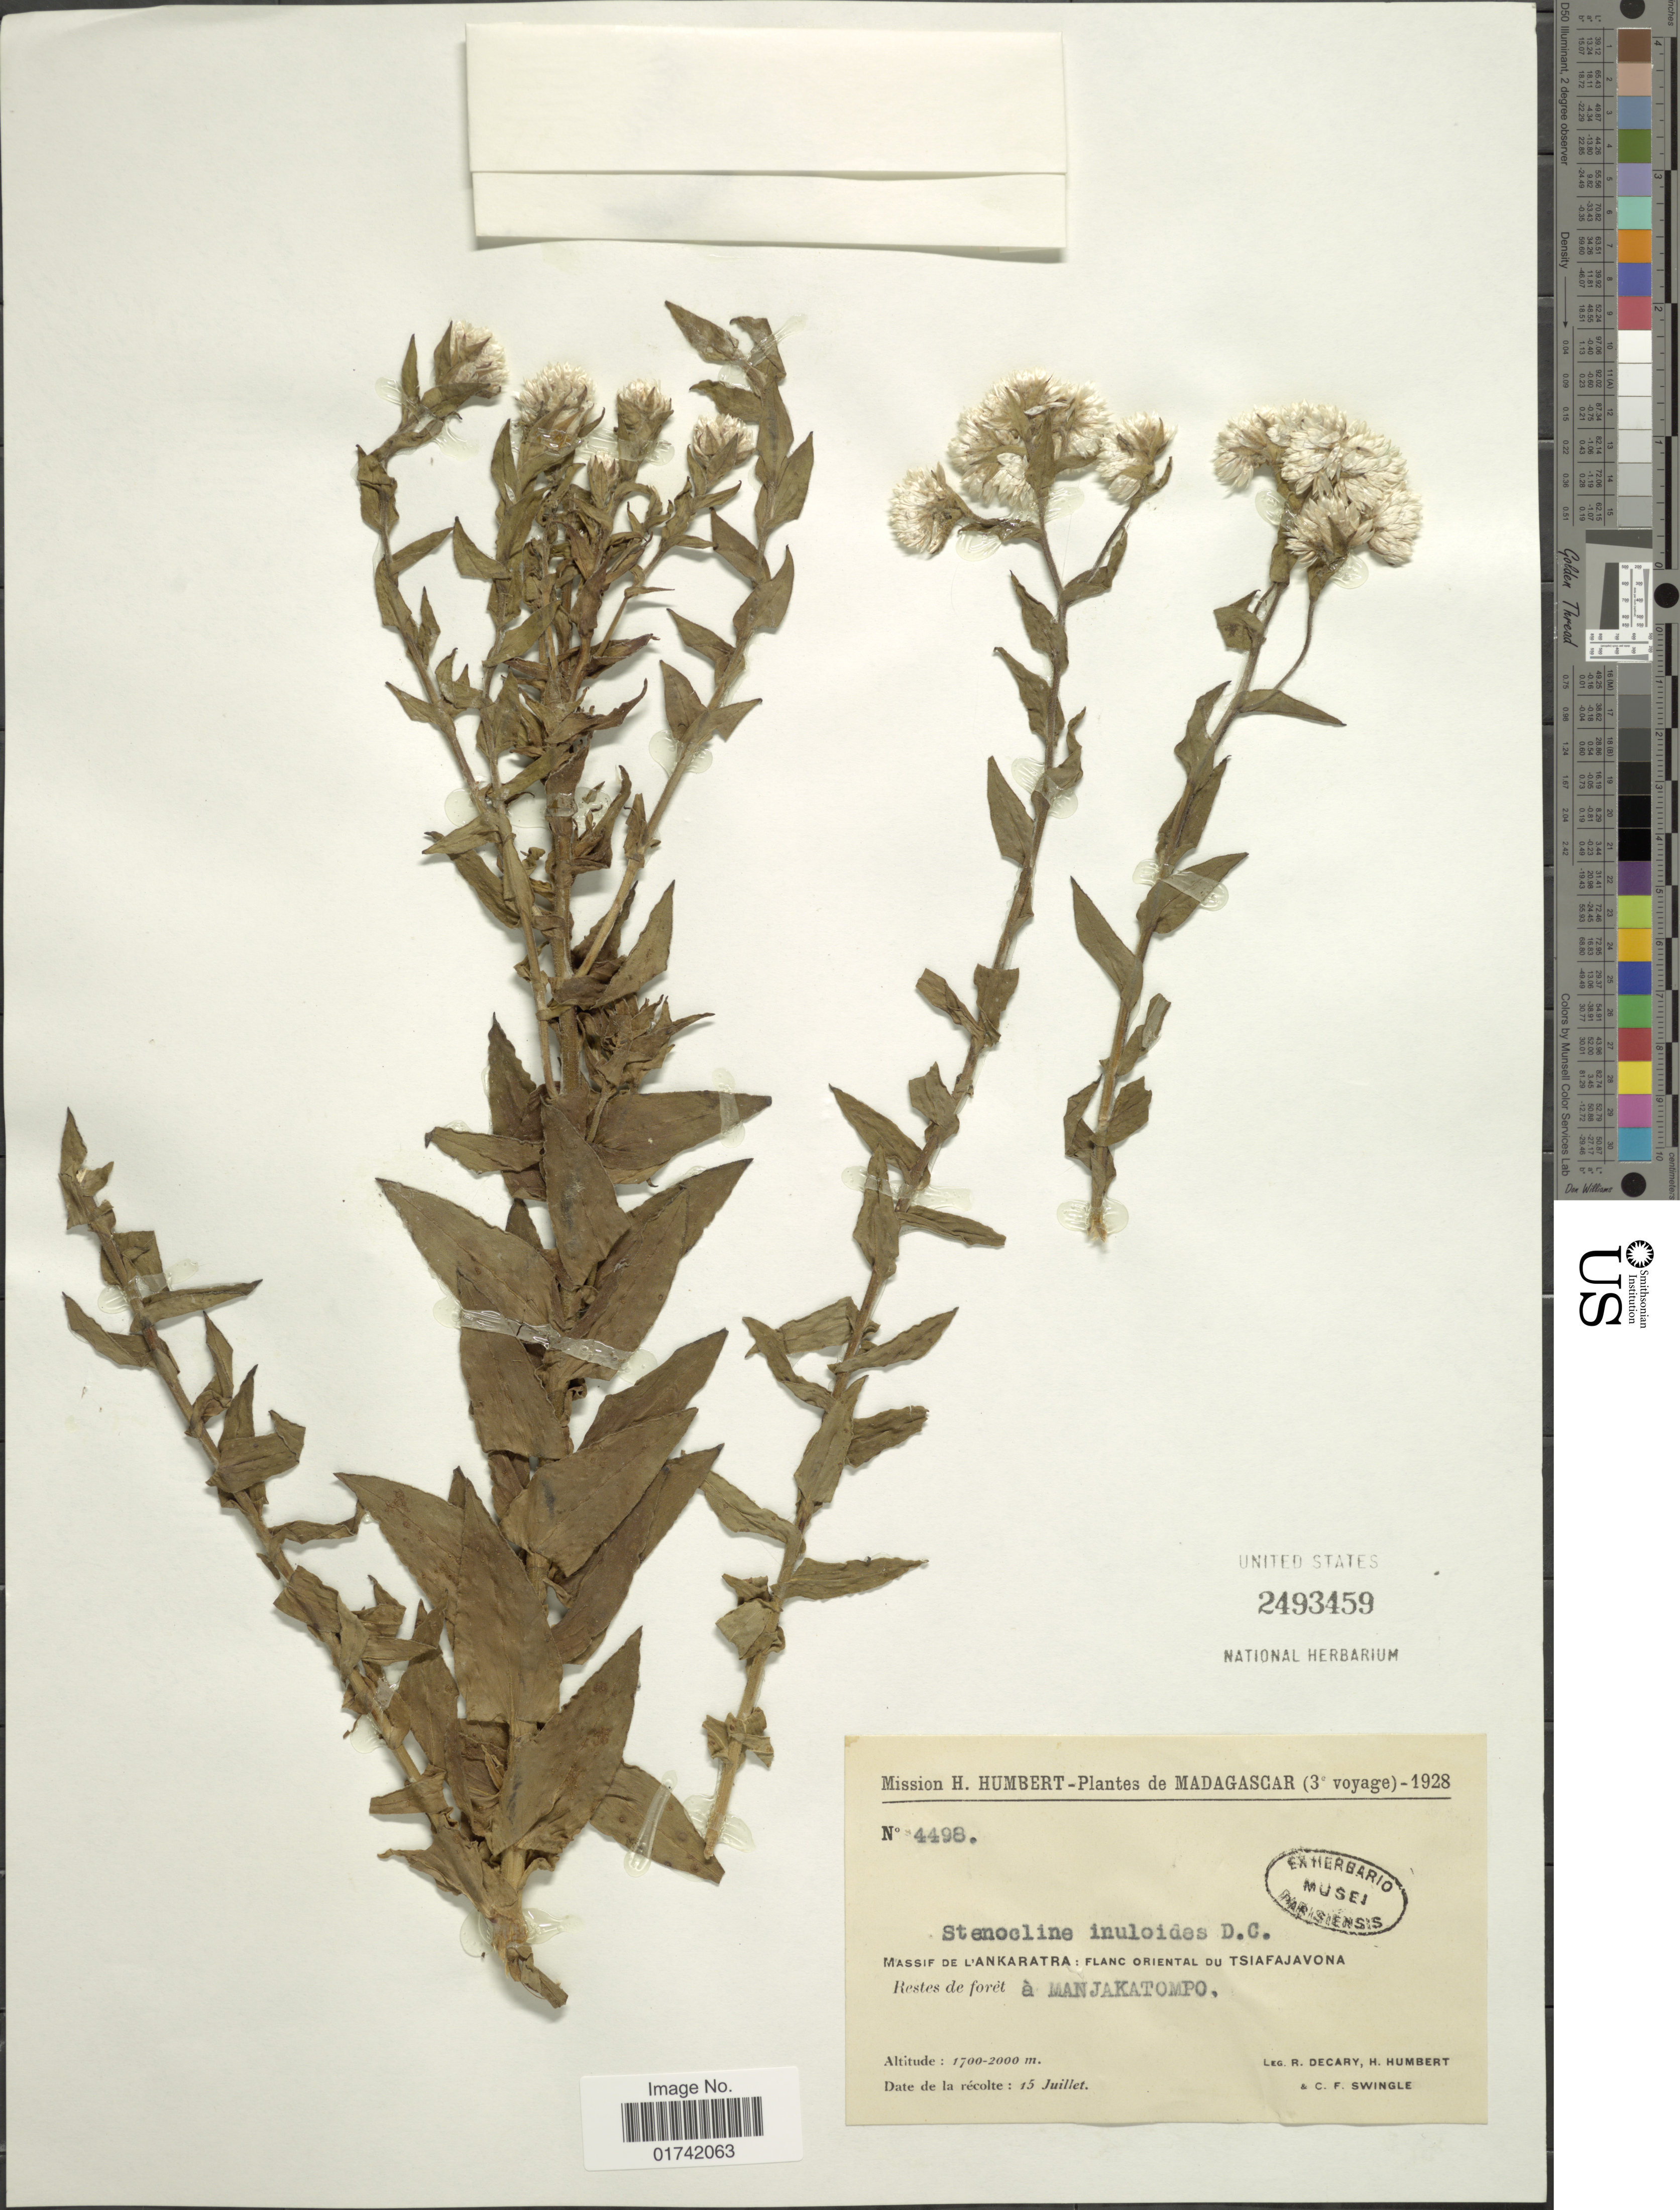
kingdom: Plantae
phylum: Tracheophyta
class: Magnoliopsida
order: Asterales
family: Asteraceae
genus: Stenocline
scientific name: Stenocline inuloides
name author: DC.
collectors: R. Decary, H. Humbert & C. Swingle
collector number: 4498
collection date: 1928-07-15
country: Madagascar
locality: Massif de L'Ankaratra: flanc oriental du Tsiafajavona a Manjakatomp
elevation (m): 1700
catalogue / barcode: US 2493459